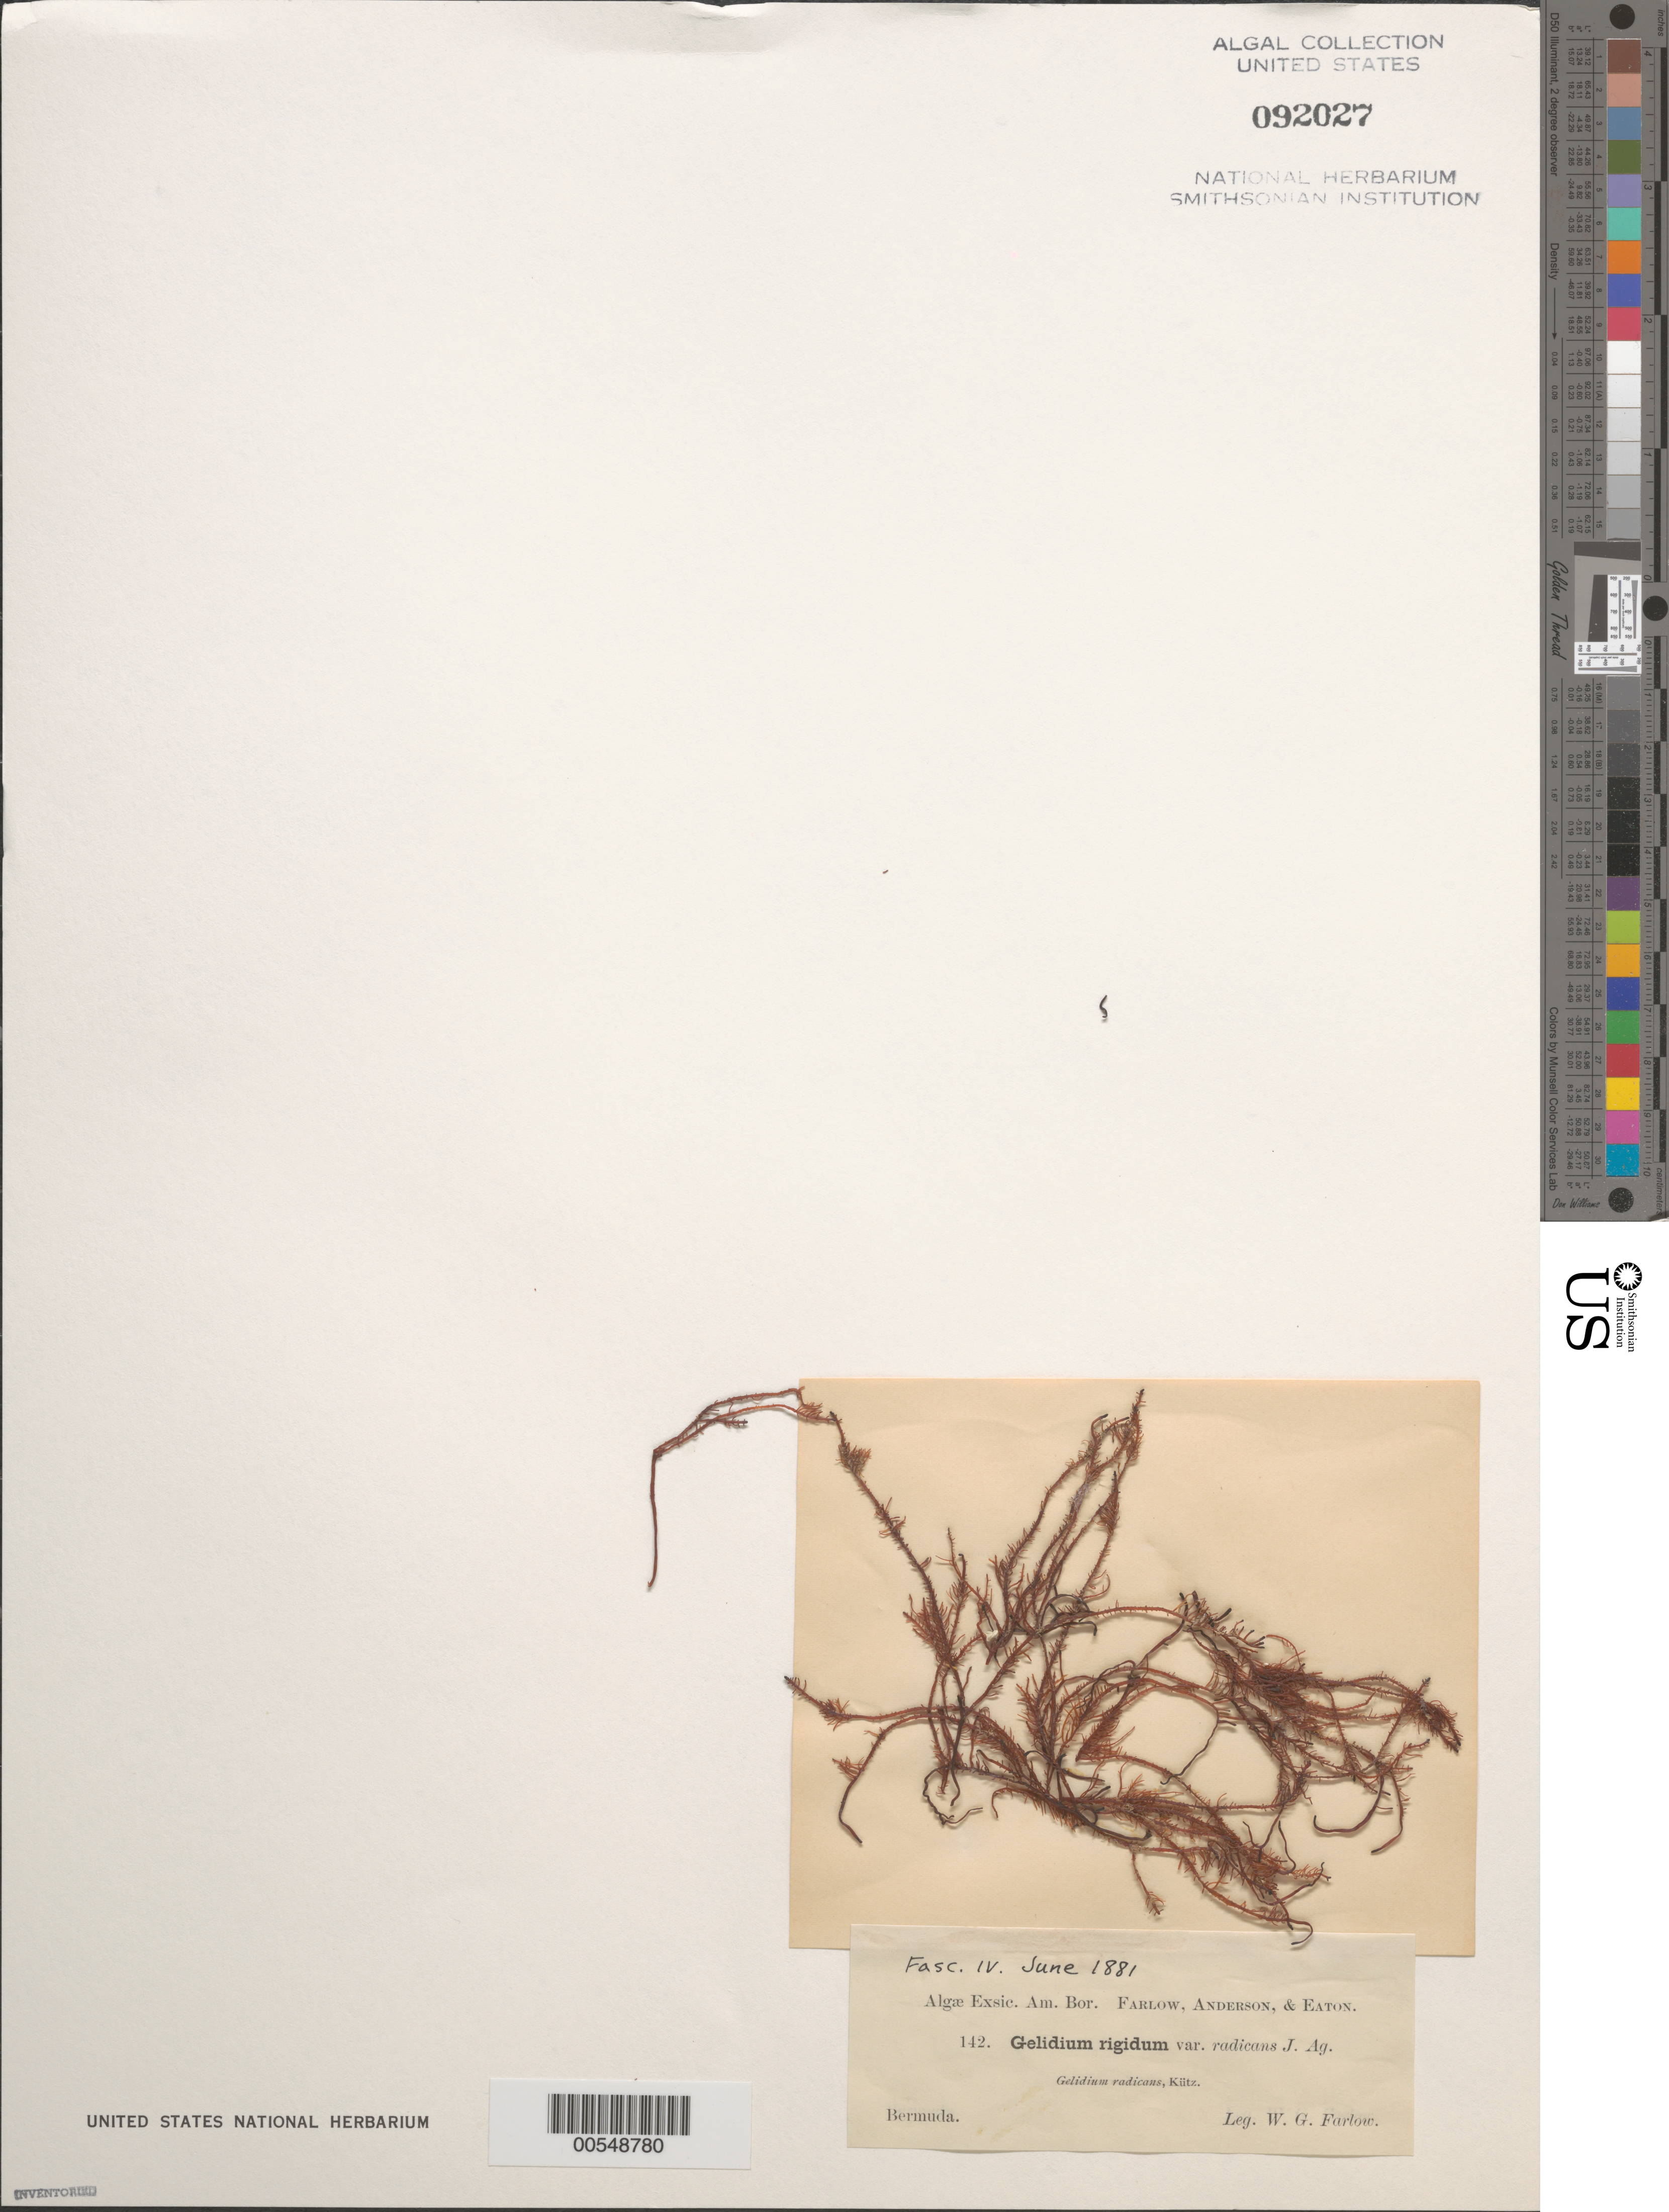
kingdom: Plantae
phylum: Rhodophyta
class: Florideophyceae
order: Gelidiales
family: Gelidiellaceae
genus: Gelidiella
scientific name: Gelidiella acerosa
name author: (Forssk.) Feldmann & G. Hamel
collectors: W. G. Farlow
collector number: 142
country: Bermuda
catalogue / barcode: US 92027